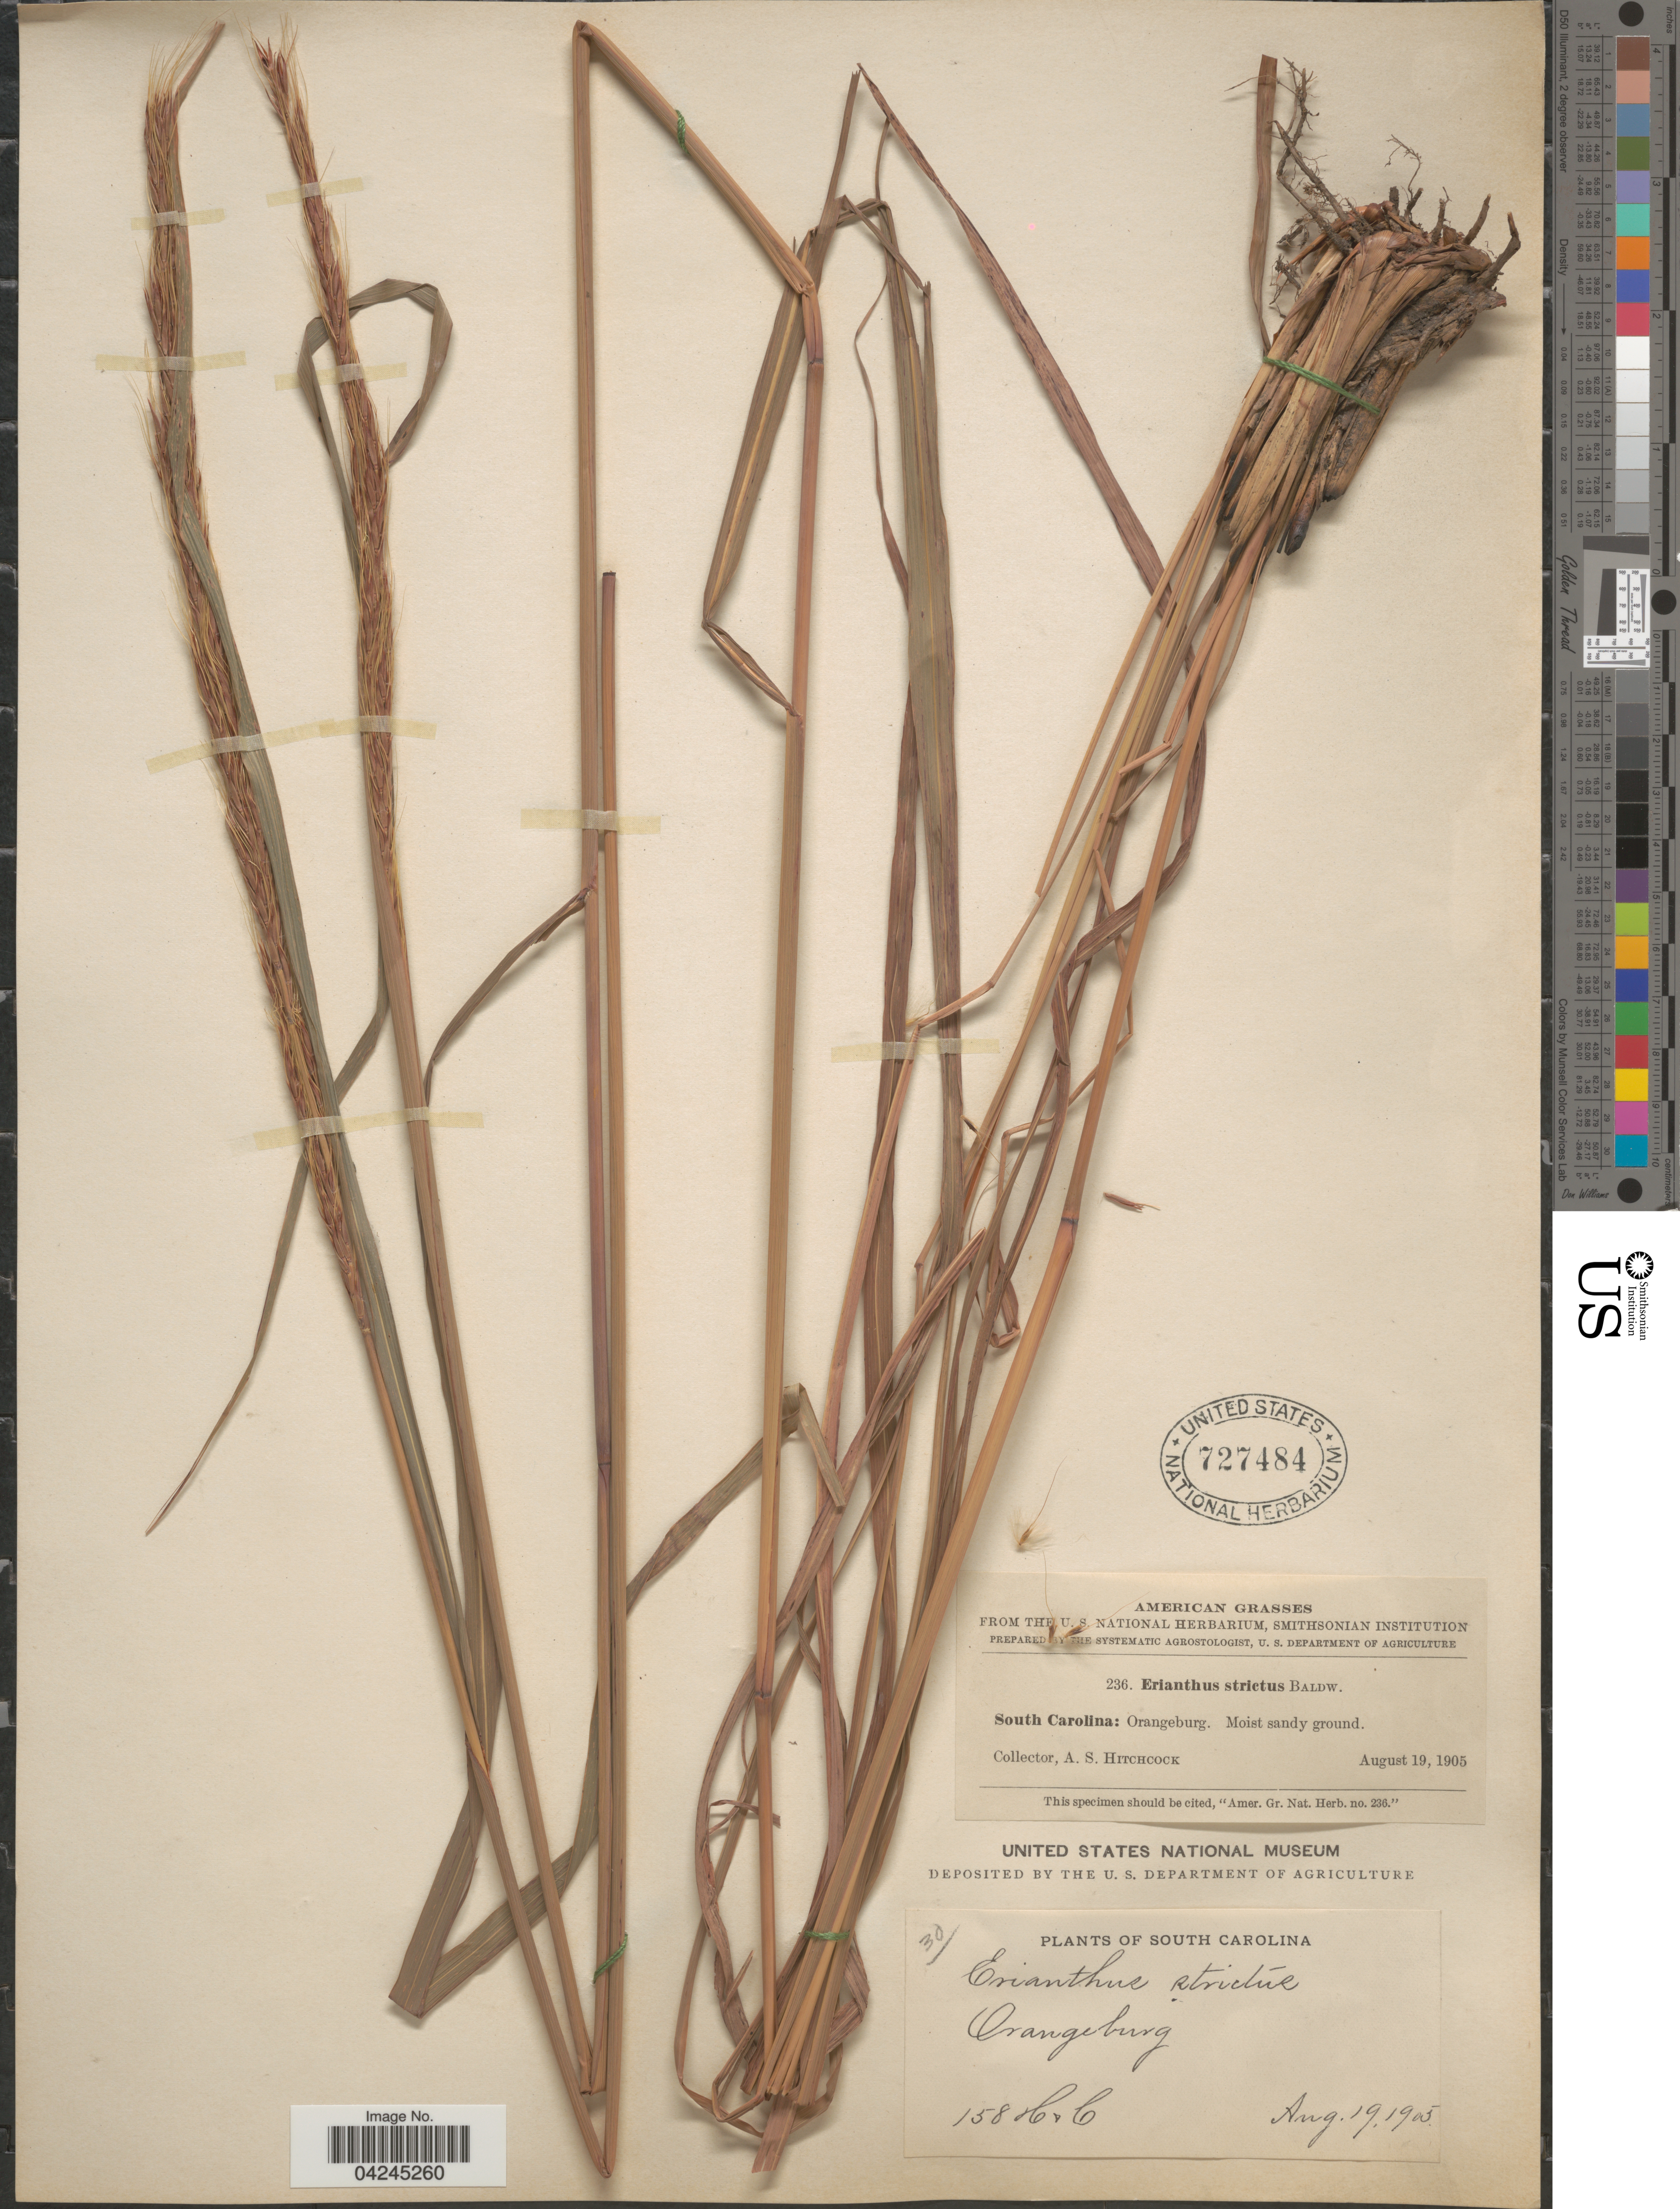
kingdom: Plantae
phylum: Tracheophyta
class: Liliopsida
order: Poales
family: Poaceae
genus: Erianthus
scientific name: Erianthus strictus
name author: Baldwin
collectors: A. S. Hitchcock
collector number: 236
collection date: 1905-08-19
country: United States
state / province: South Carolina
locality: Orangeburg.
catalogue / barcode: US 727484